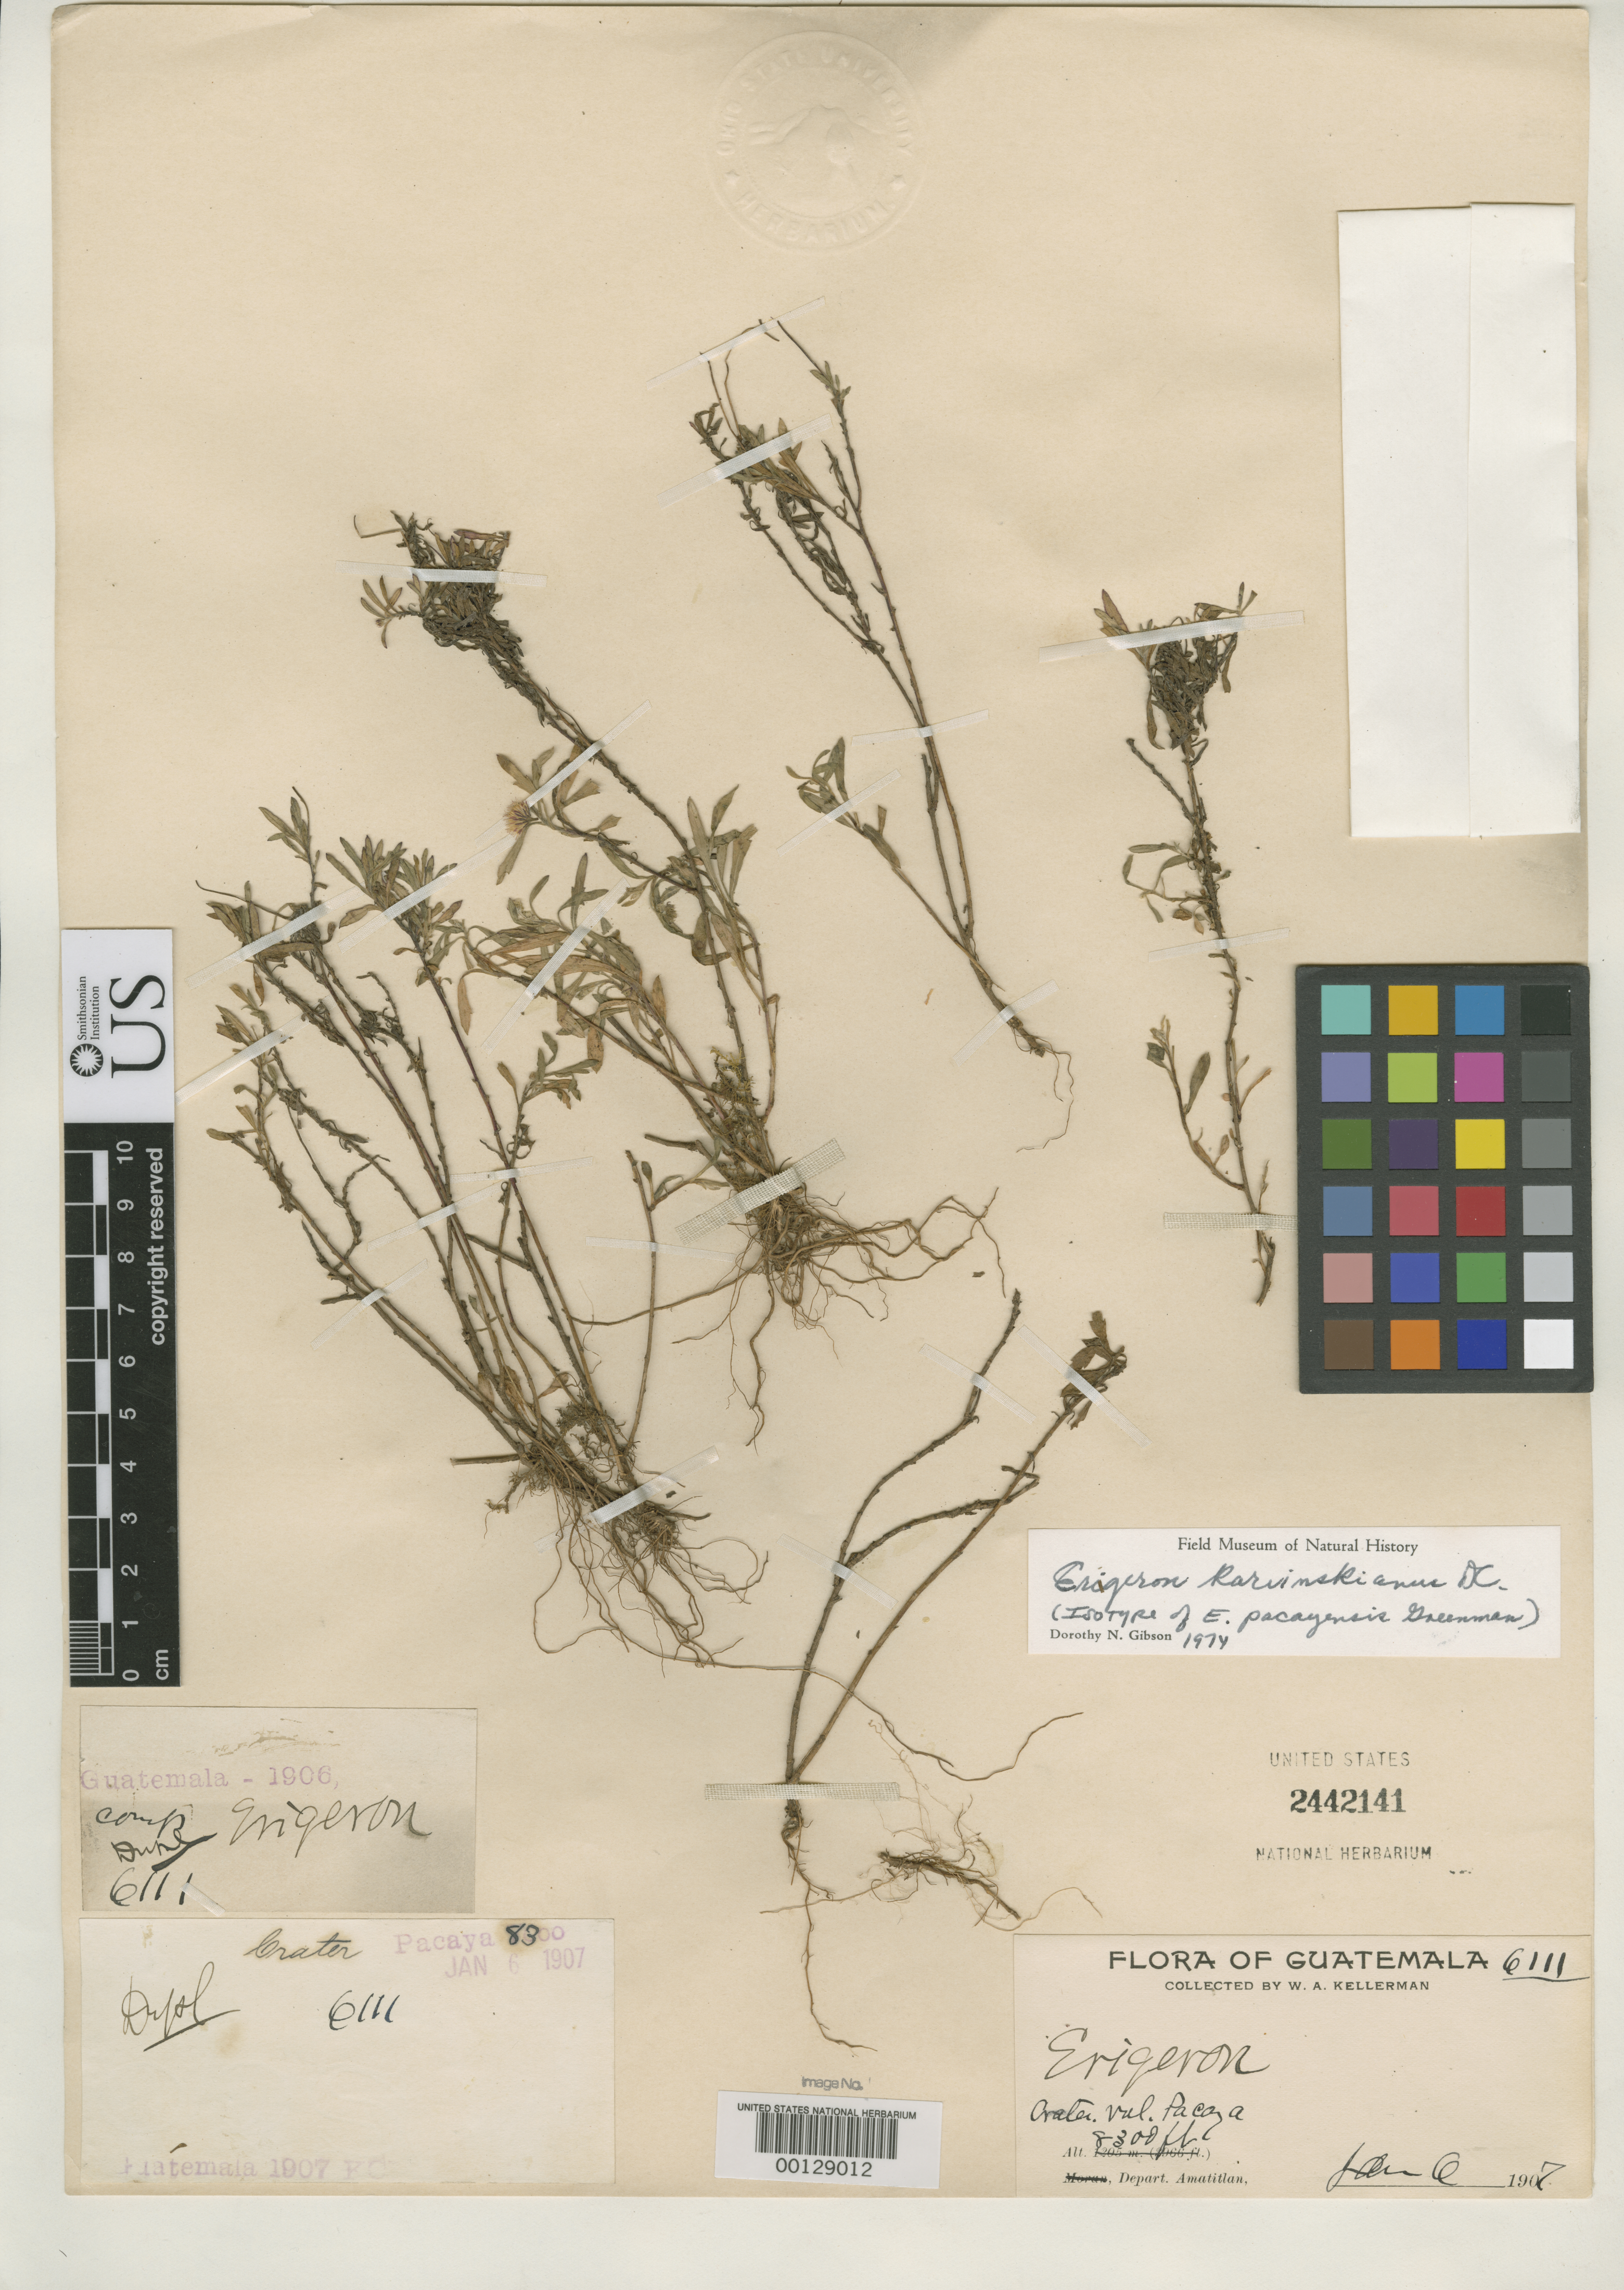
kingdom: Plantae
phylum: Tracheophyta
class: Magnoliopsida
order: Asterales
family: Asteraceae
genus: Erigeron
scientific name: Erigeron pacayensis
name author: Greenm.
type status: Isotype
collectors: W. A. Kellerman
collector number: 6111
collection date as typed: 06 Jan 1907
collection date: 1907-01-06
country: Guatemala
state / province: Guatemala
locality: Amatitlán, Volcan Pacaya.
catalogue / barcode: US 2442141